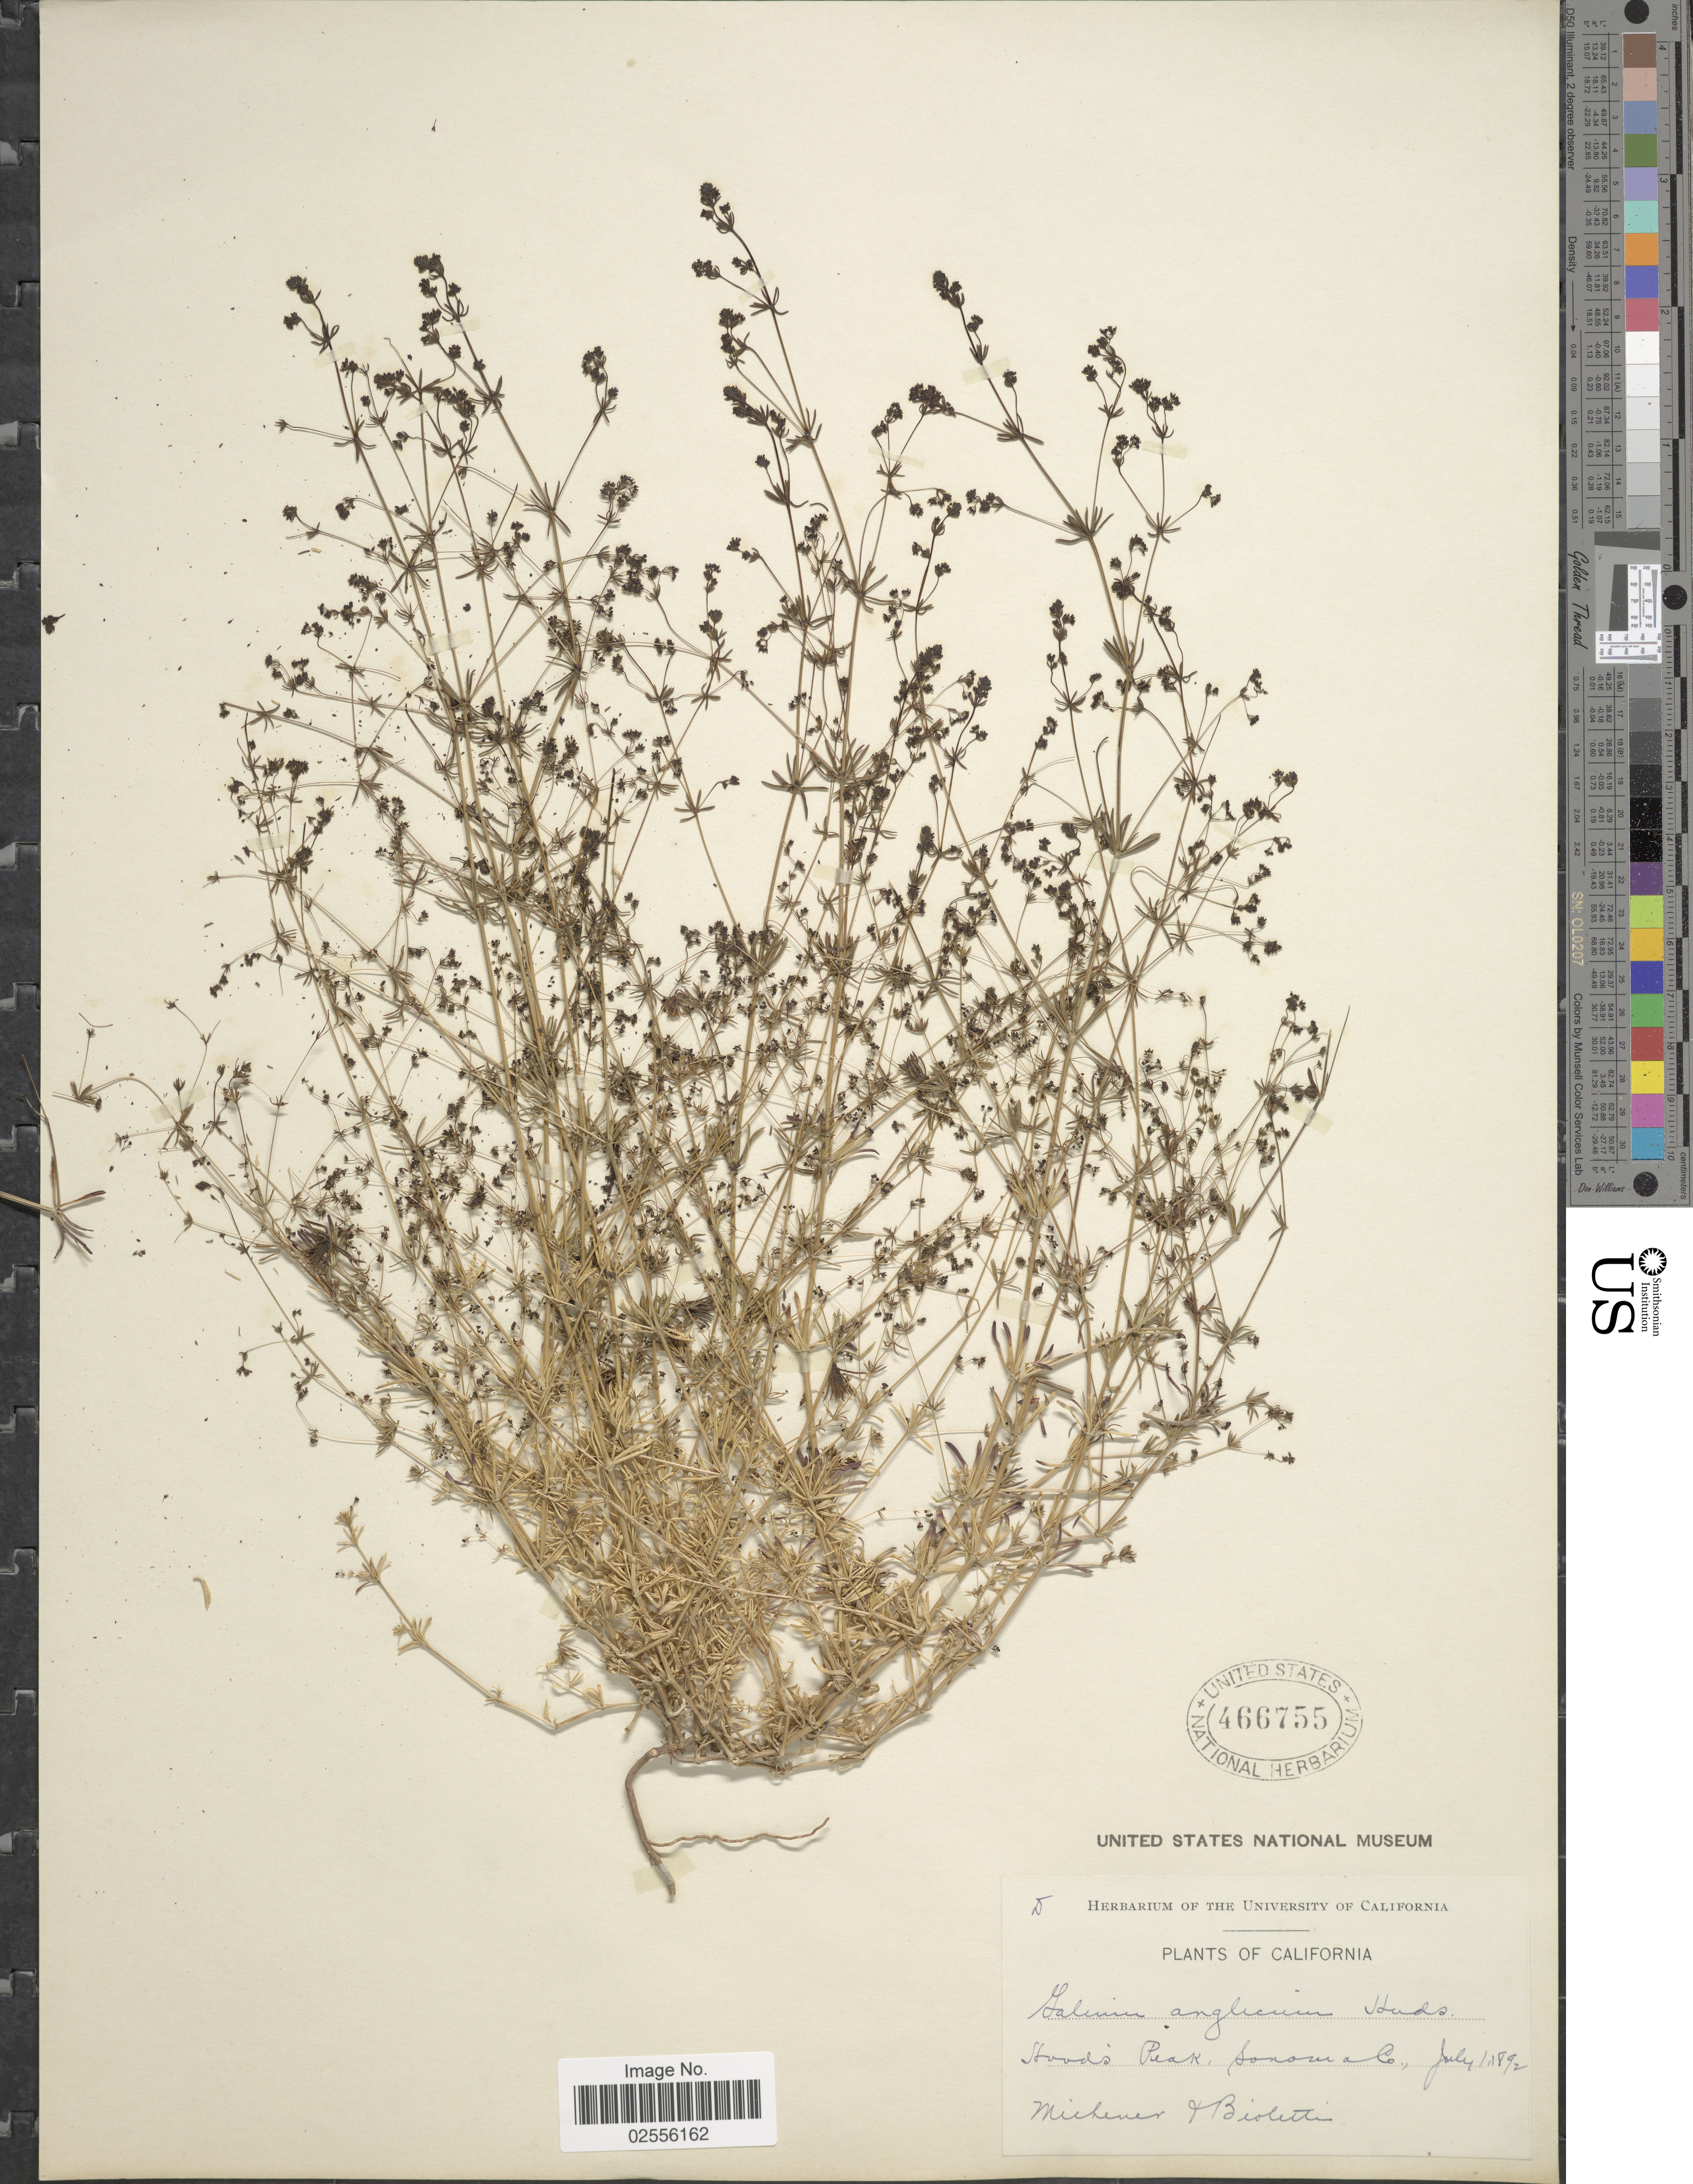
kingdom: Plantae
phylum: Tracheophyta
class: Magnoliopsida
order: Gentianales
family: Rubiaceae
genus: Galium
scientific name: Galium anglicum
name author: Huds.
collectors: -. Michener & -- Bioletti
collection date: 1892-07-01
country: United States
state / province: California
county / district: Sonoma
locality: Hood's Peak, Sonoma Co.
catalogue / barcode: US 466755